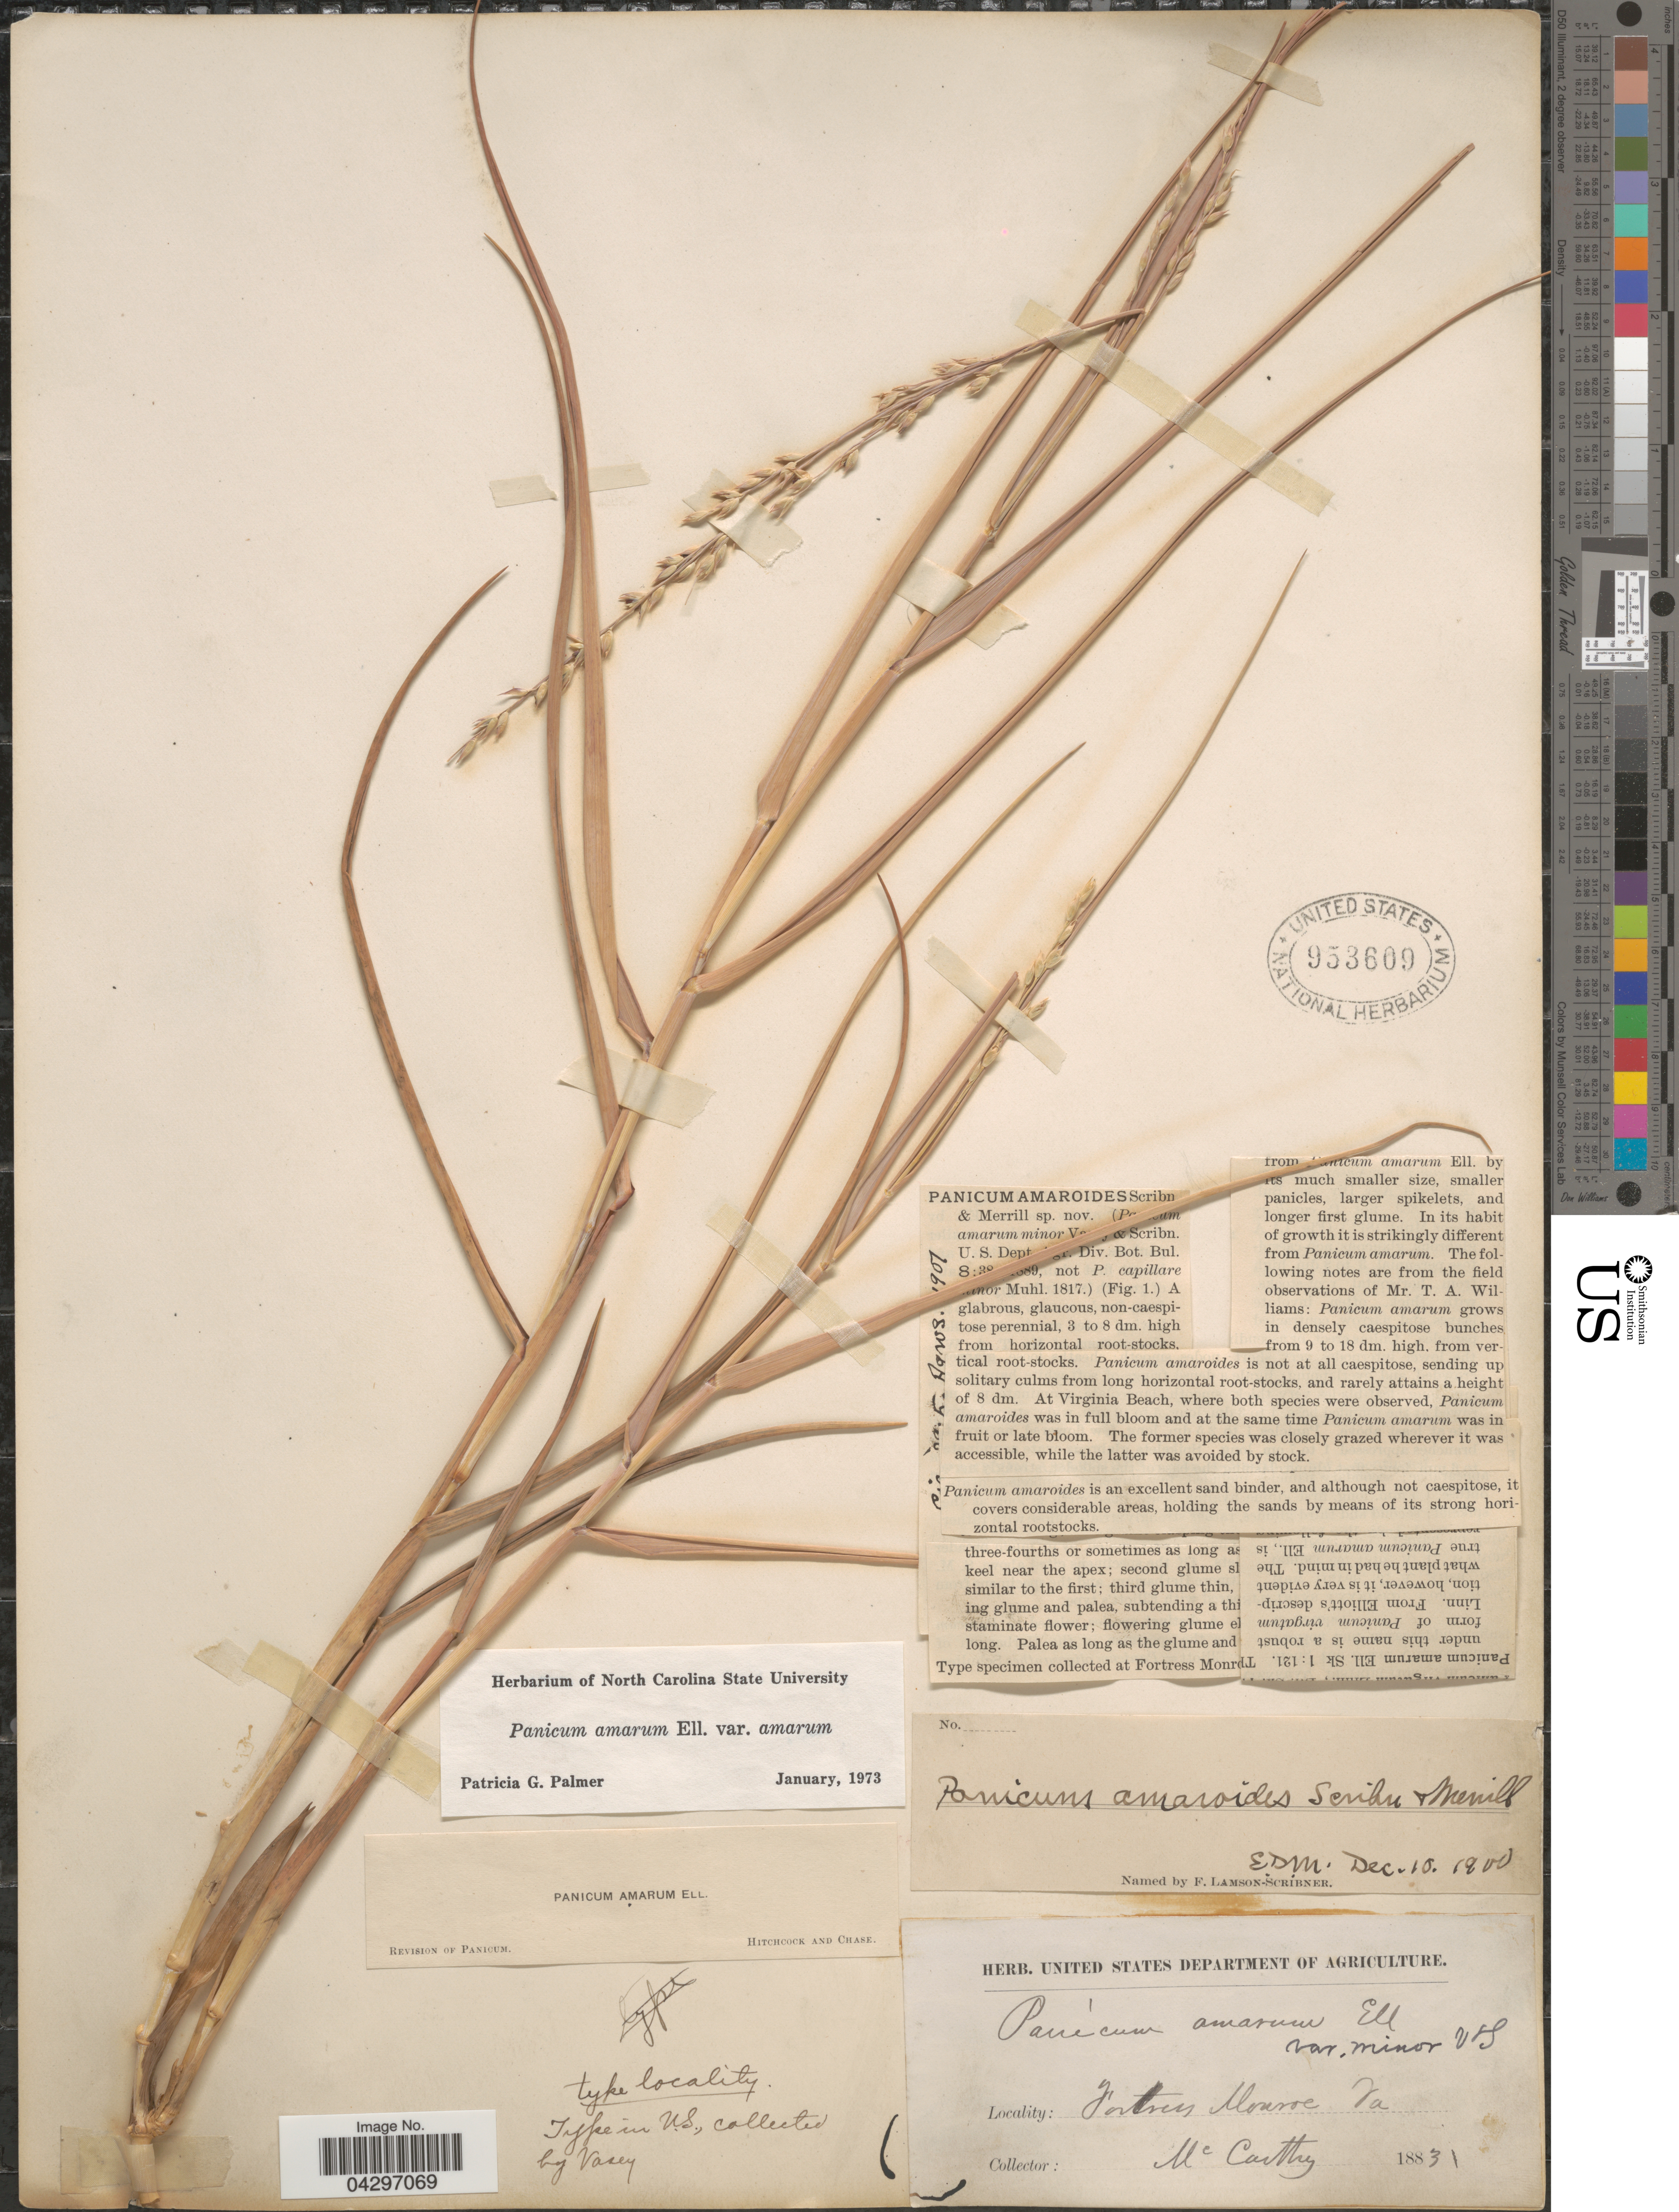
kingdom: Plantae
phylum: Tracheophyta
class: Liliopsida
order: Poales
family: Poaceae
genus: Panicum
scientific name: Panicum amarum var. amarulum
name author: (Hitchc. & Chase) Freckmann & Lelong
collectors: -- McCarthy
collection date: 1883-01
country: United States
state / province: Virginia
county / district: City of Hampton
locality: Fortress Monroe.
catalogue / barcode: US 953609